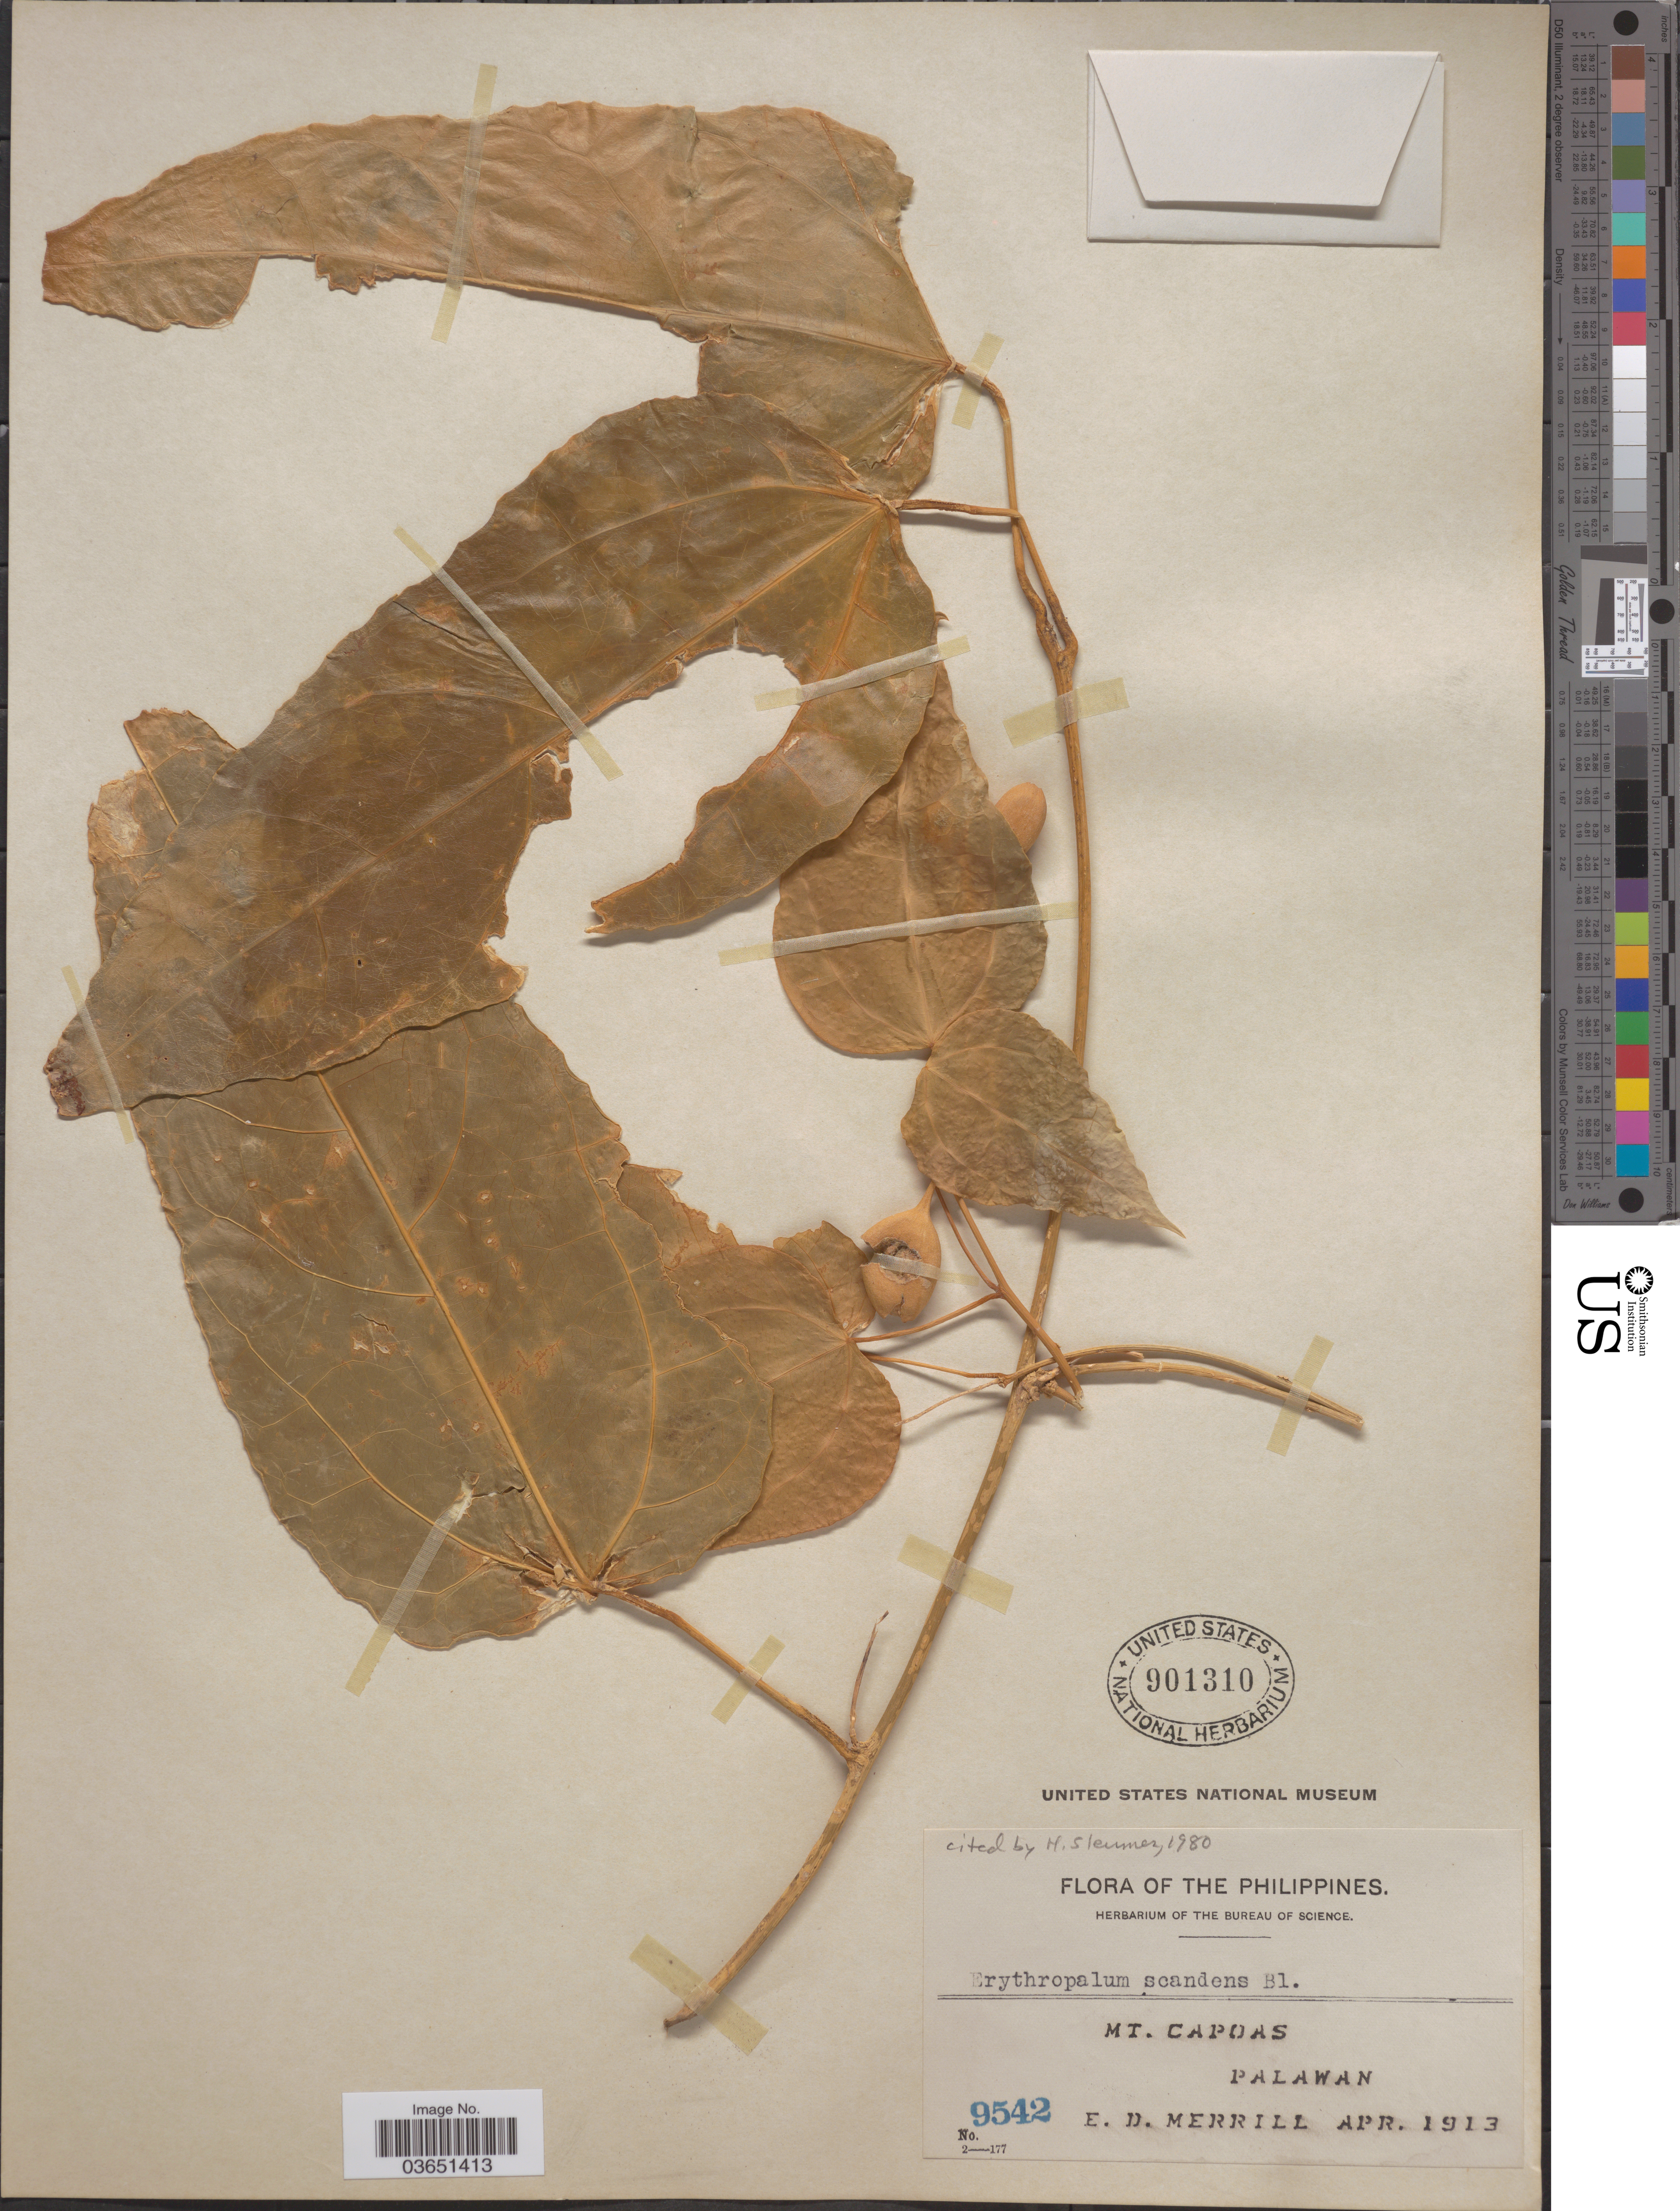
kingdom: Plantae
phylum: Tracheophyta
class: Magnoliopsida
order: Santalales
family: Erythropalaceae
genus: Erythropalum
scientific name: Erythropalum scandens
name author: Blume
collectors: E. D. Merrill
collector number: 9542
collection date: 1913-04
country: Philippines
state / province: Mimaropa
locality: Mt. Capoas. Palawan.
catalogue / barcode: US 901310